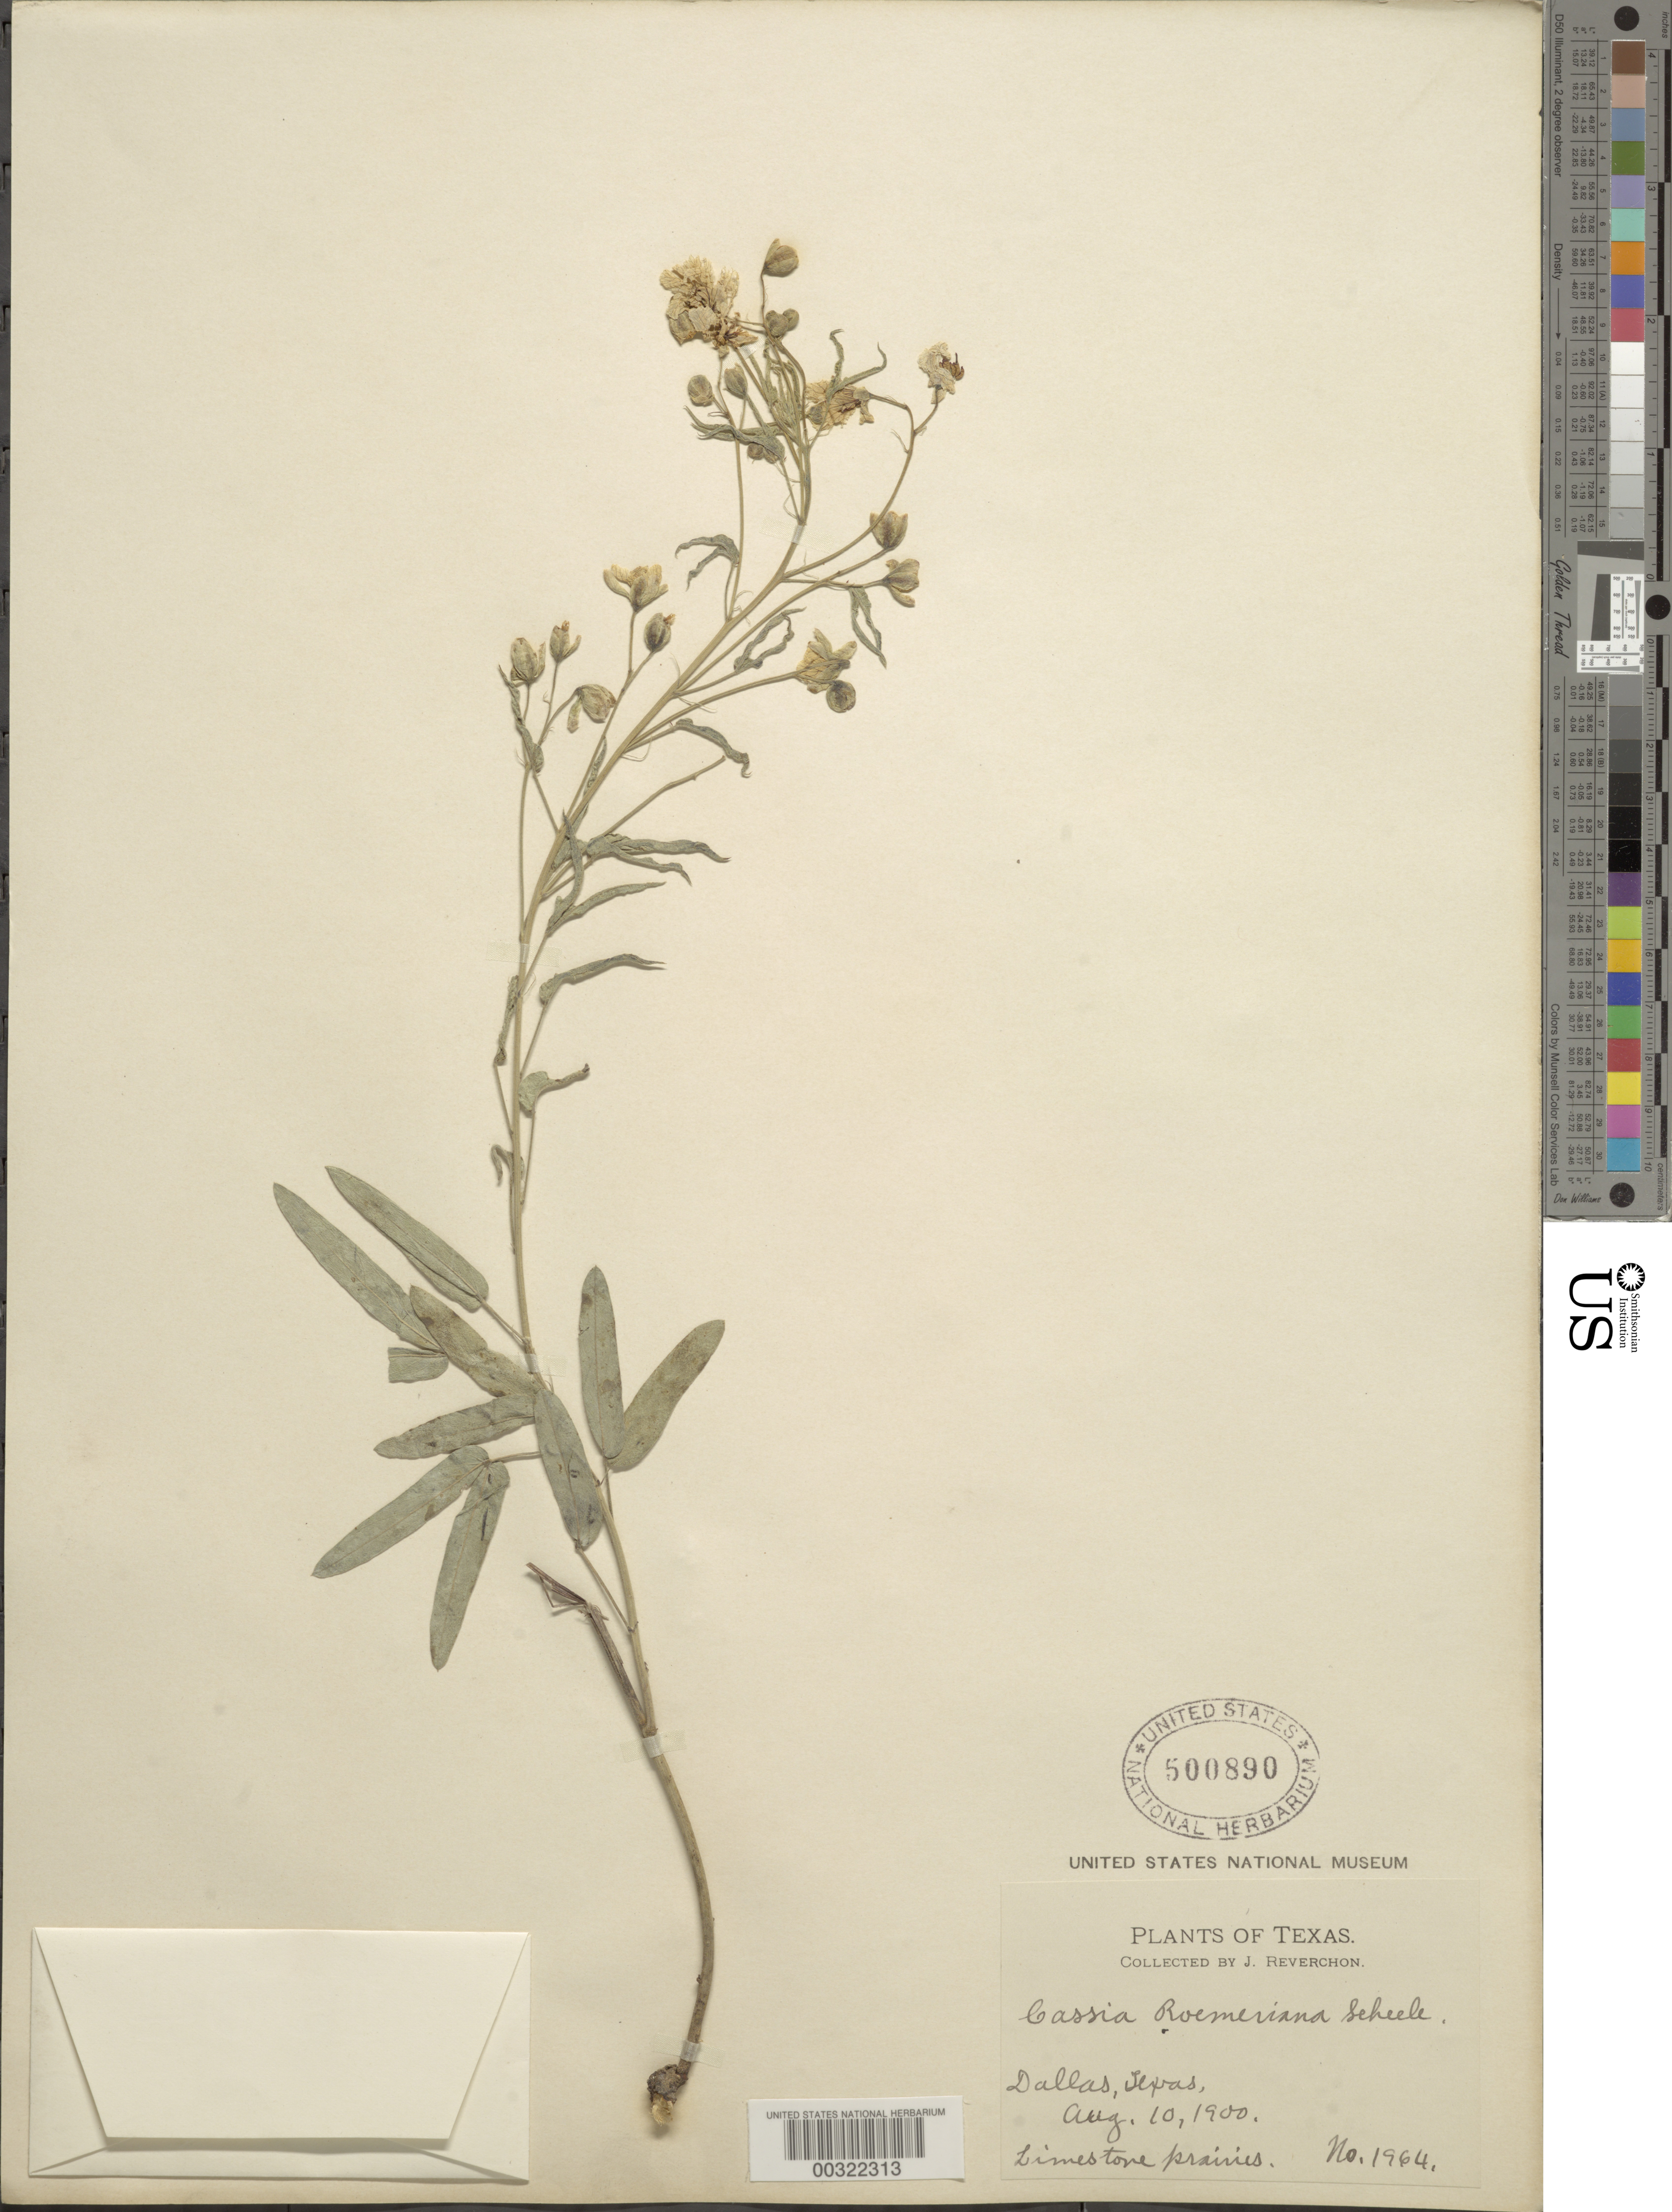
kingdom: Plantae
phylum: Tracheophyta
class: Magnoliopsida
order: Fabales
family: Fabaceae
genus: Senna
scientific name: Senna roemeriana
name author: (Scheele) H.S. Irwin & Barneby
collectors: J. Reverchon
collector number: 1964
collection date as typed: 10 Aug 1900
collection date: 1900-08-10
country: United States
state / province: Texas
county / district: Dallas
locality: Dallas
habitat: Limestone prairies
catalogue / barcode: US 500890